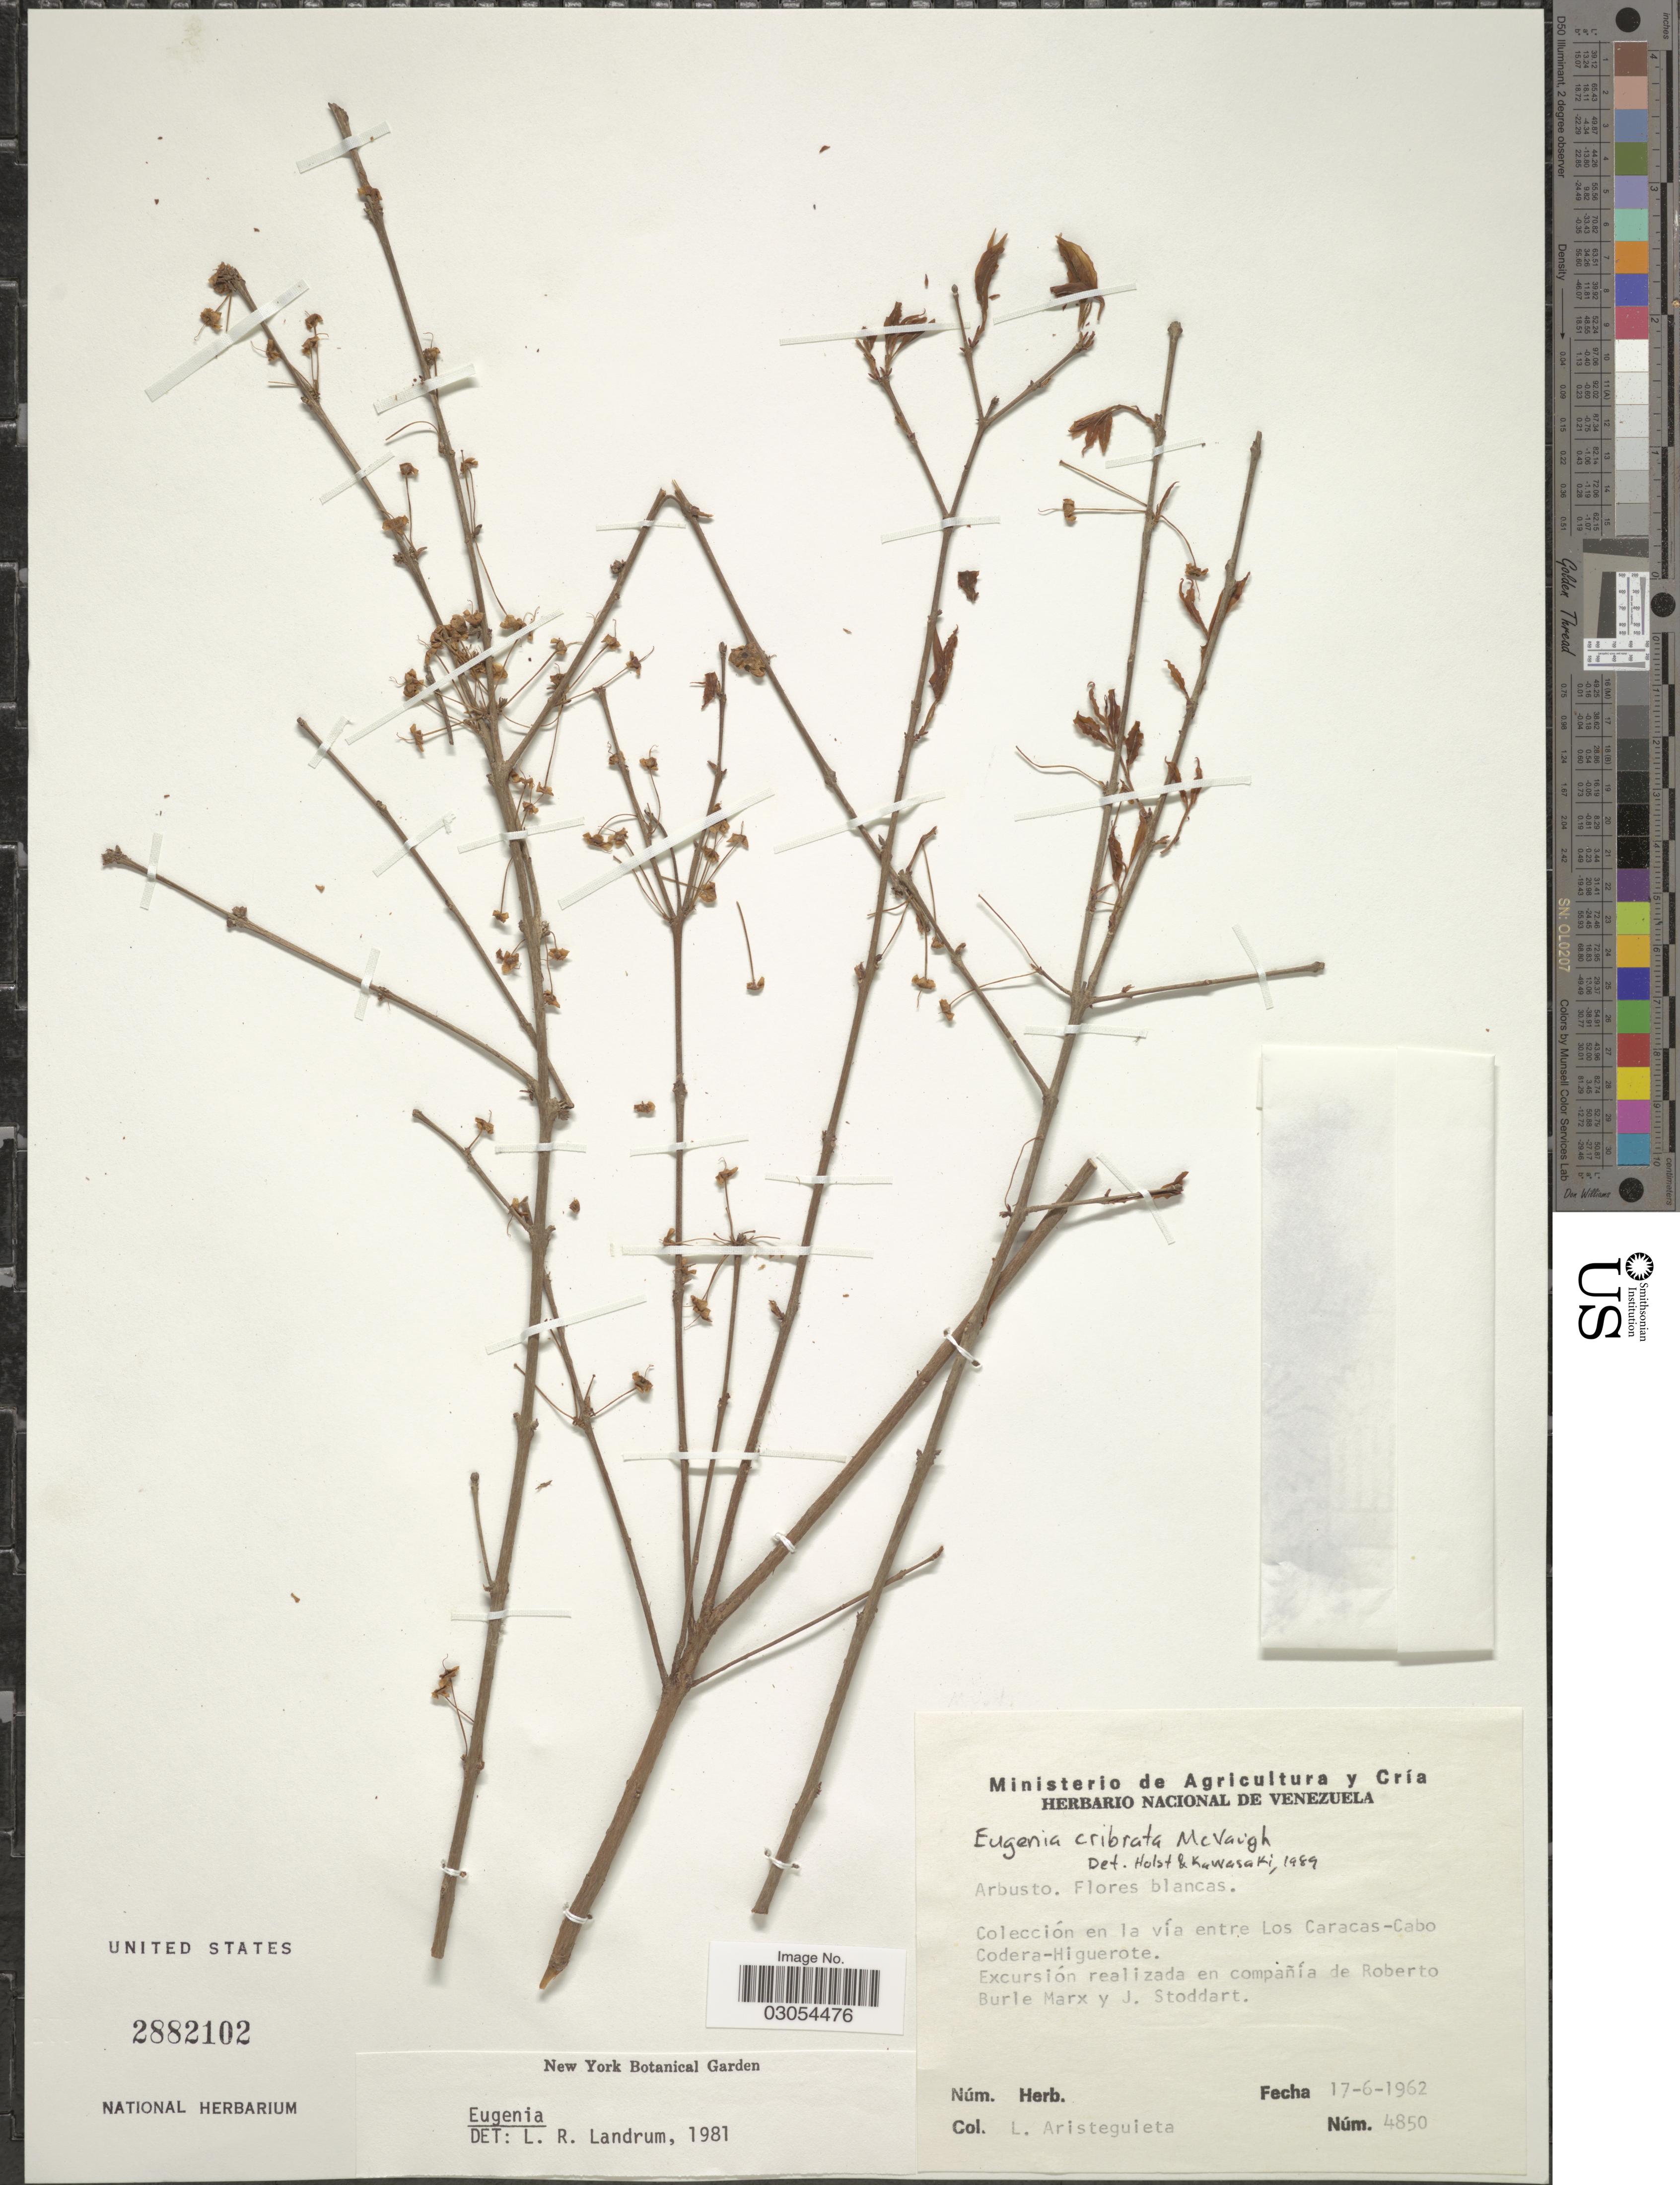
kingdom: Plantae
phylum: Tracheophyta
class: Magnoliopsida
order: Myrtales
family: Myrtaceae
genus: Eugenia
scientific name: Eugenia cribrata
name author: McVaugh in Maguire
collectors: L. Aristeguieta, R. Burle-Marx & J. Stoddart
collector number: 4850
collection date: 1962-06-17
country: Venezuela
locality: En la vía entre Caracas-Cabo Codera Higuertoe.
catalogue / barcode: US 2882102